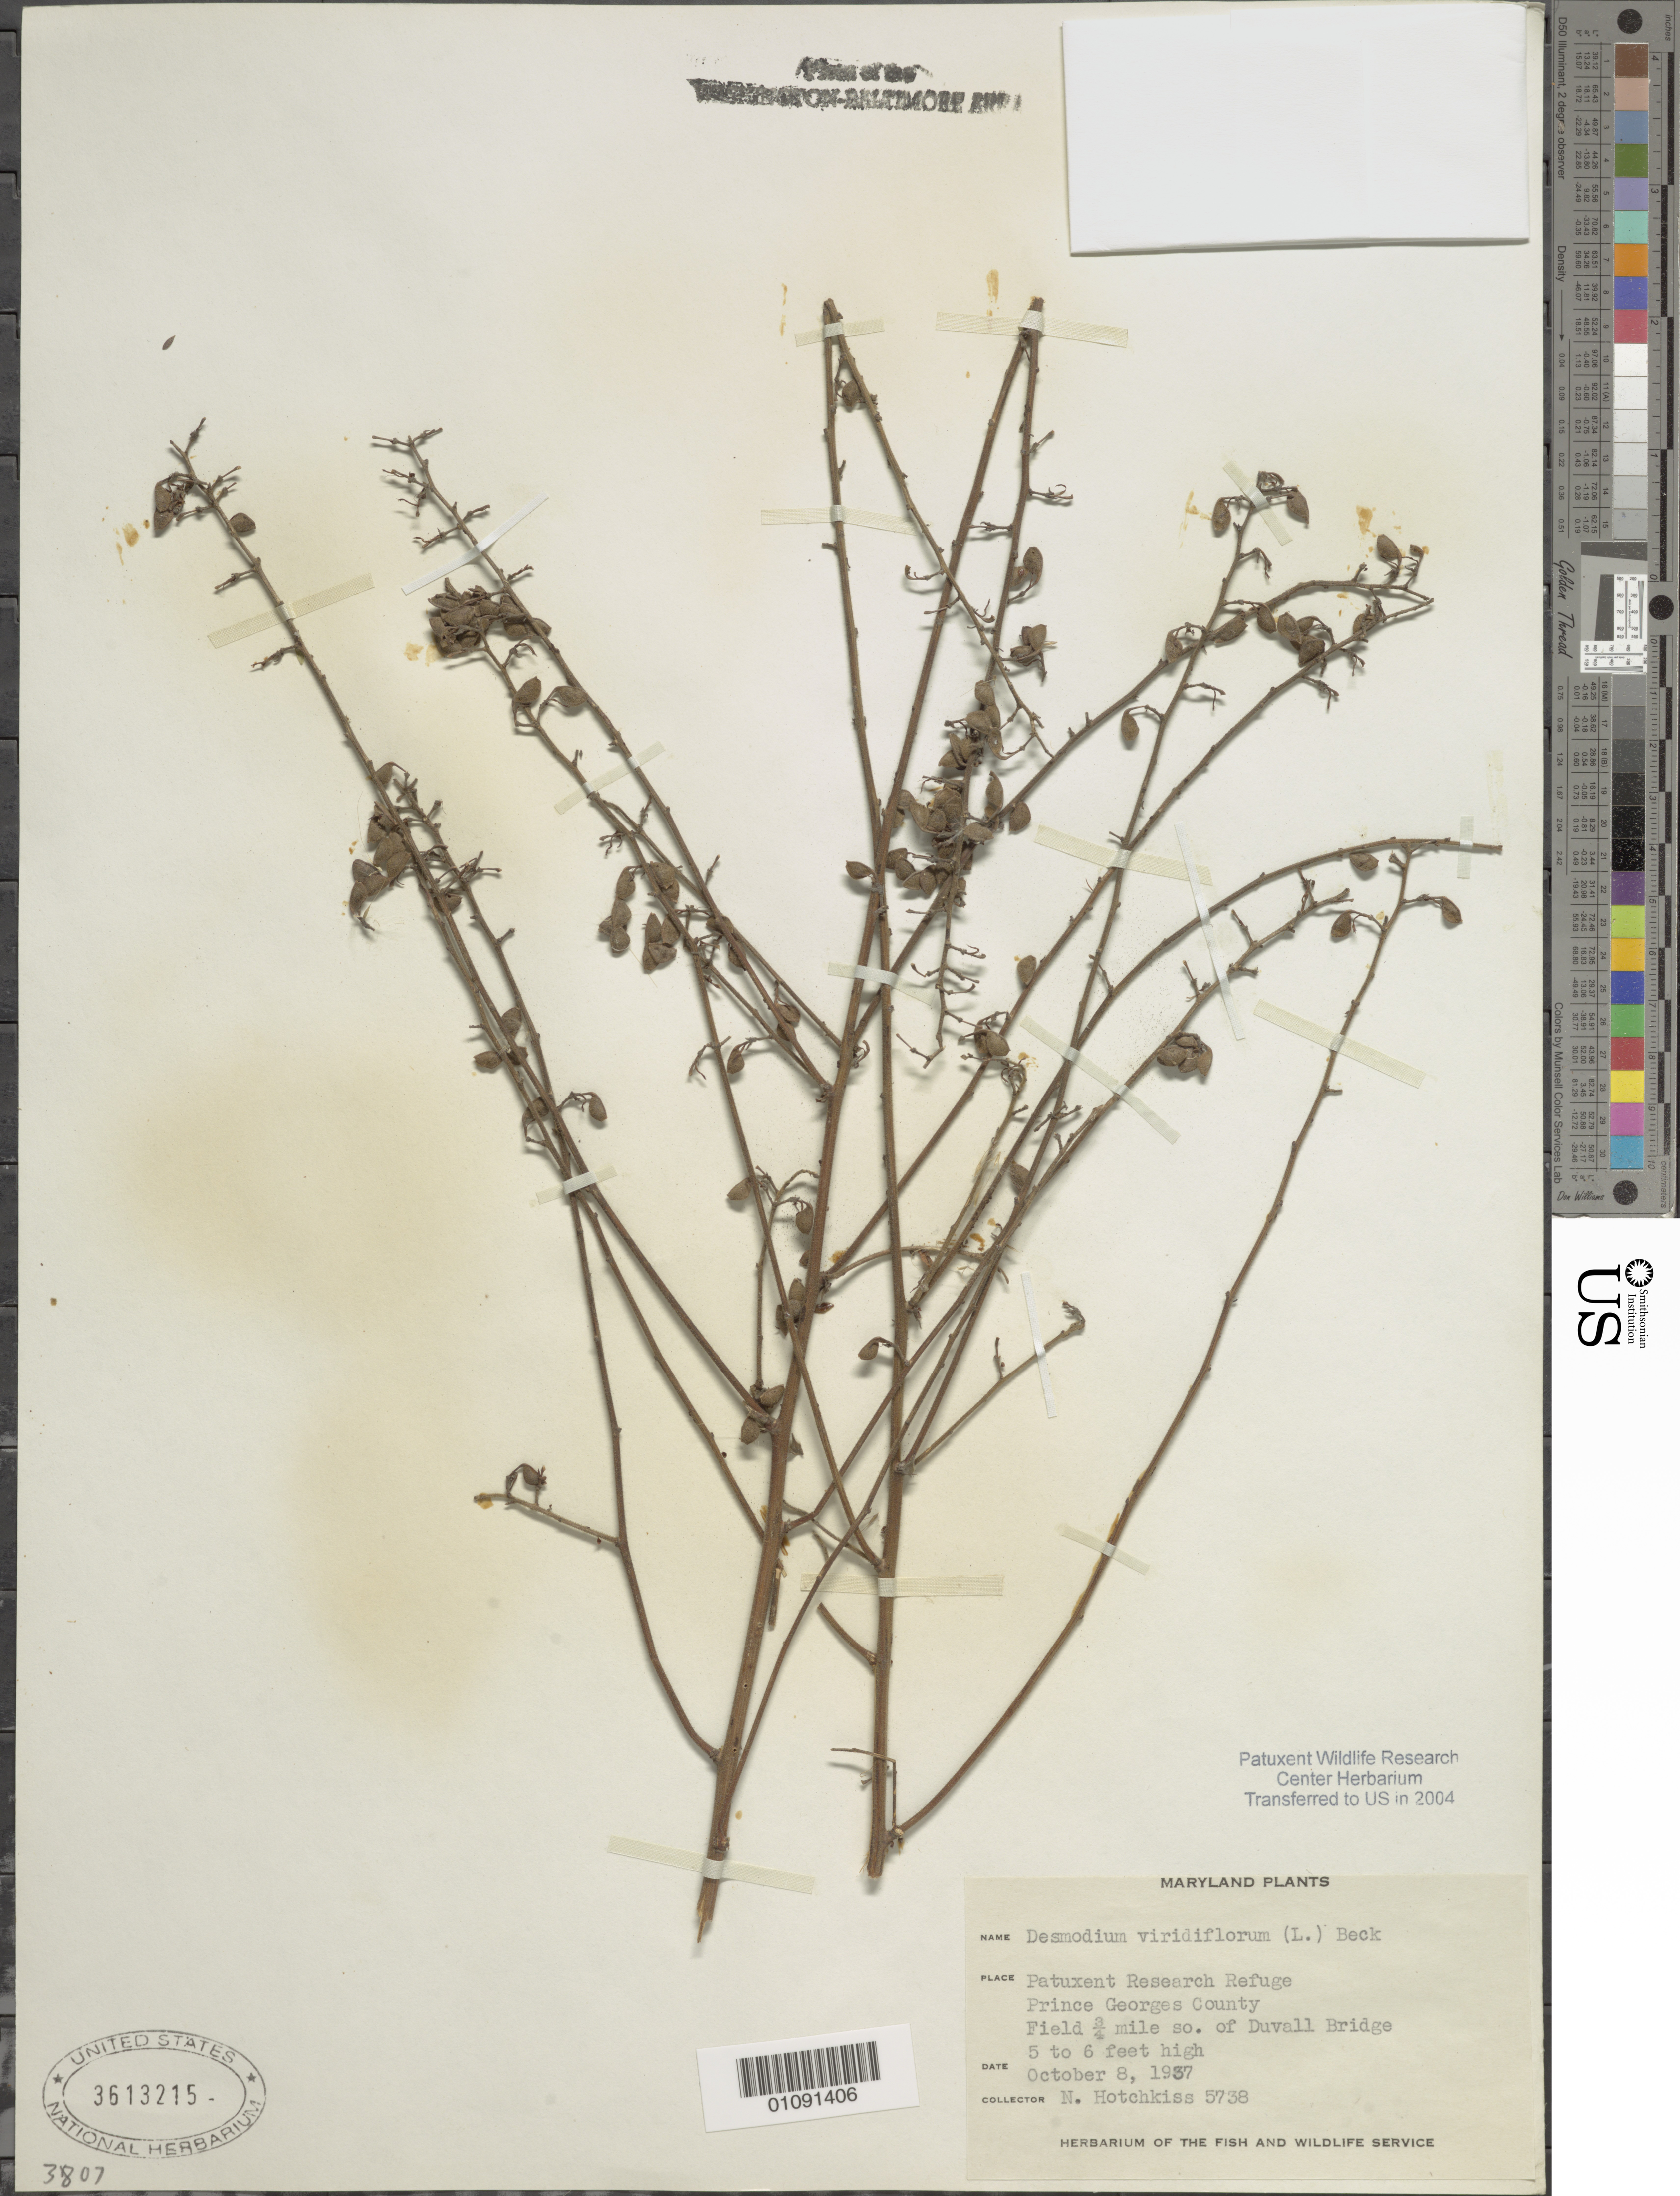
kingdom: Plantae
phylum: Tracheophyta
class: Magnoliopsida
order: Fabales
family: Fabaceae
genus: Desmodium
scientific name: Desmodium viridiflorum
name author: (L.) DC.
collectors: N. Hotchkiss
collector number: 5738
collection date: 1937-10-08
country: United States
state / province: Maryland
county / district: Prince George's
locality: Patuxent Wildlife Refuge, .75 mile S. of Duvall Bridge.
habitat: Field.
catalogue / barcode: US 3613215